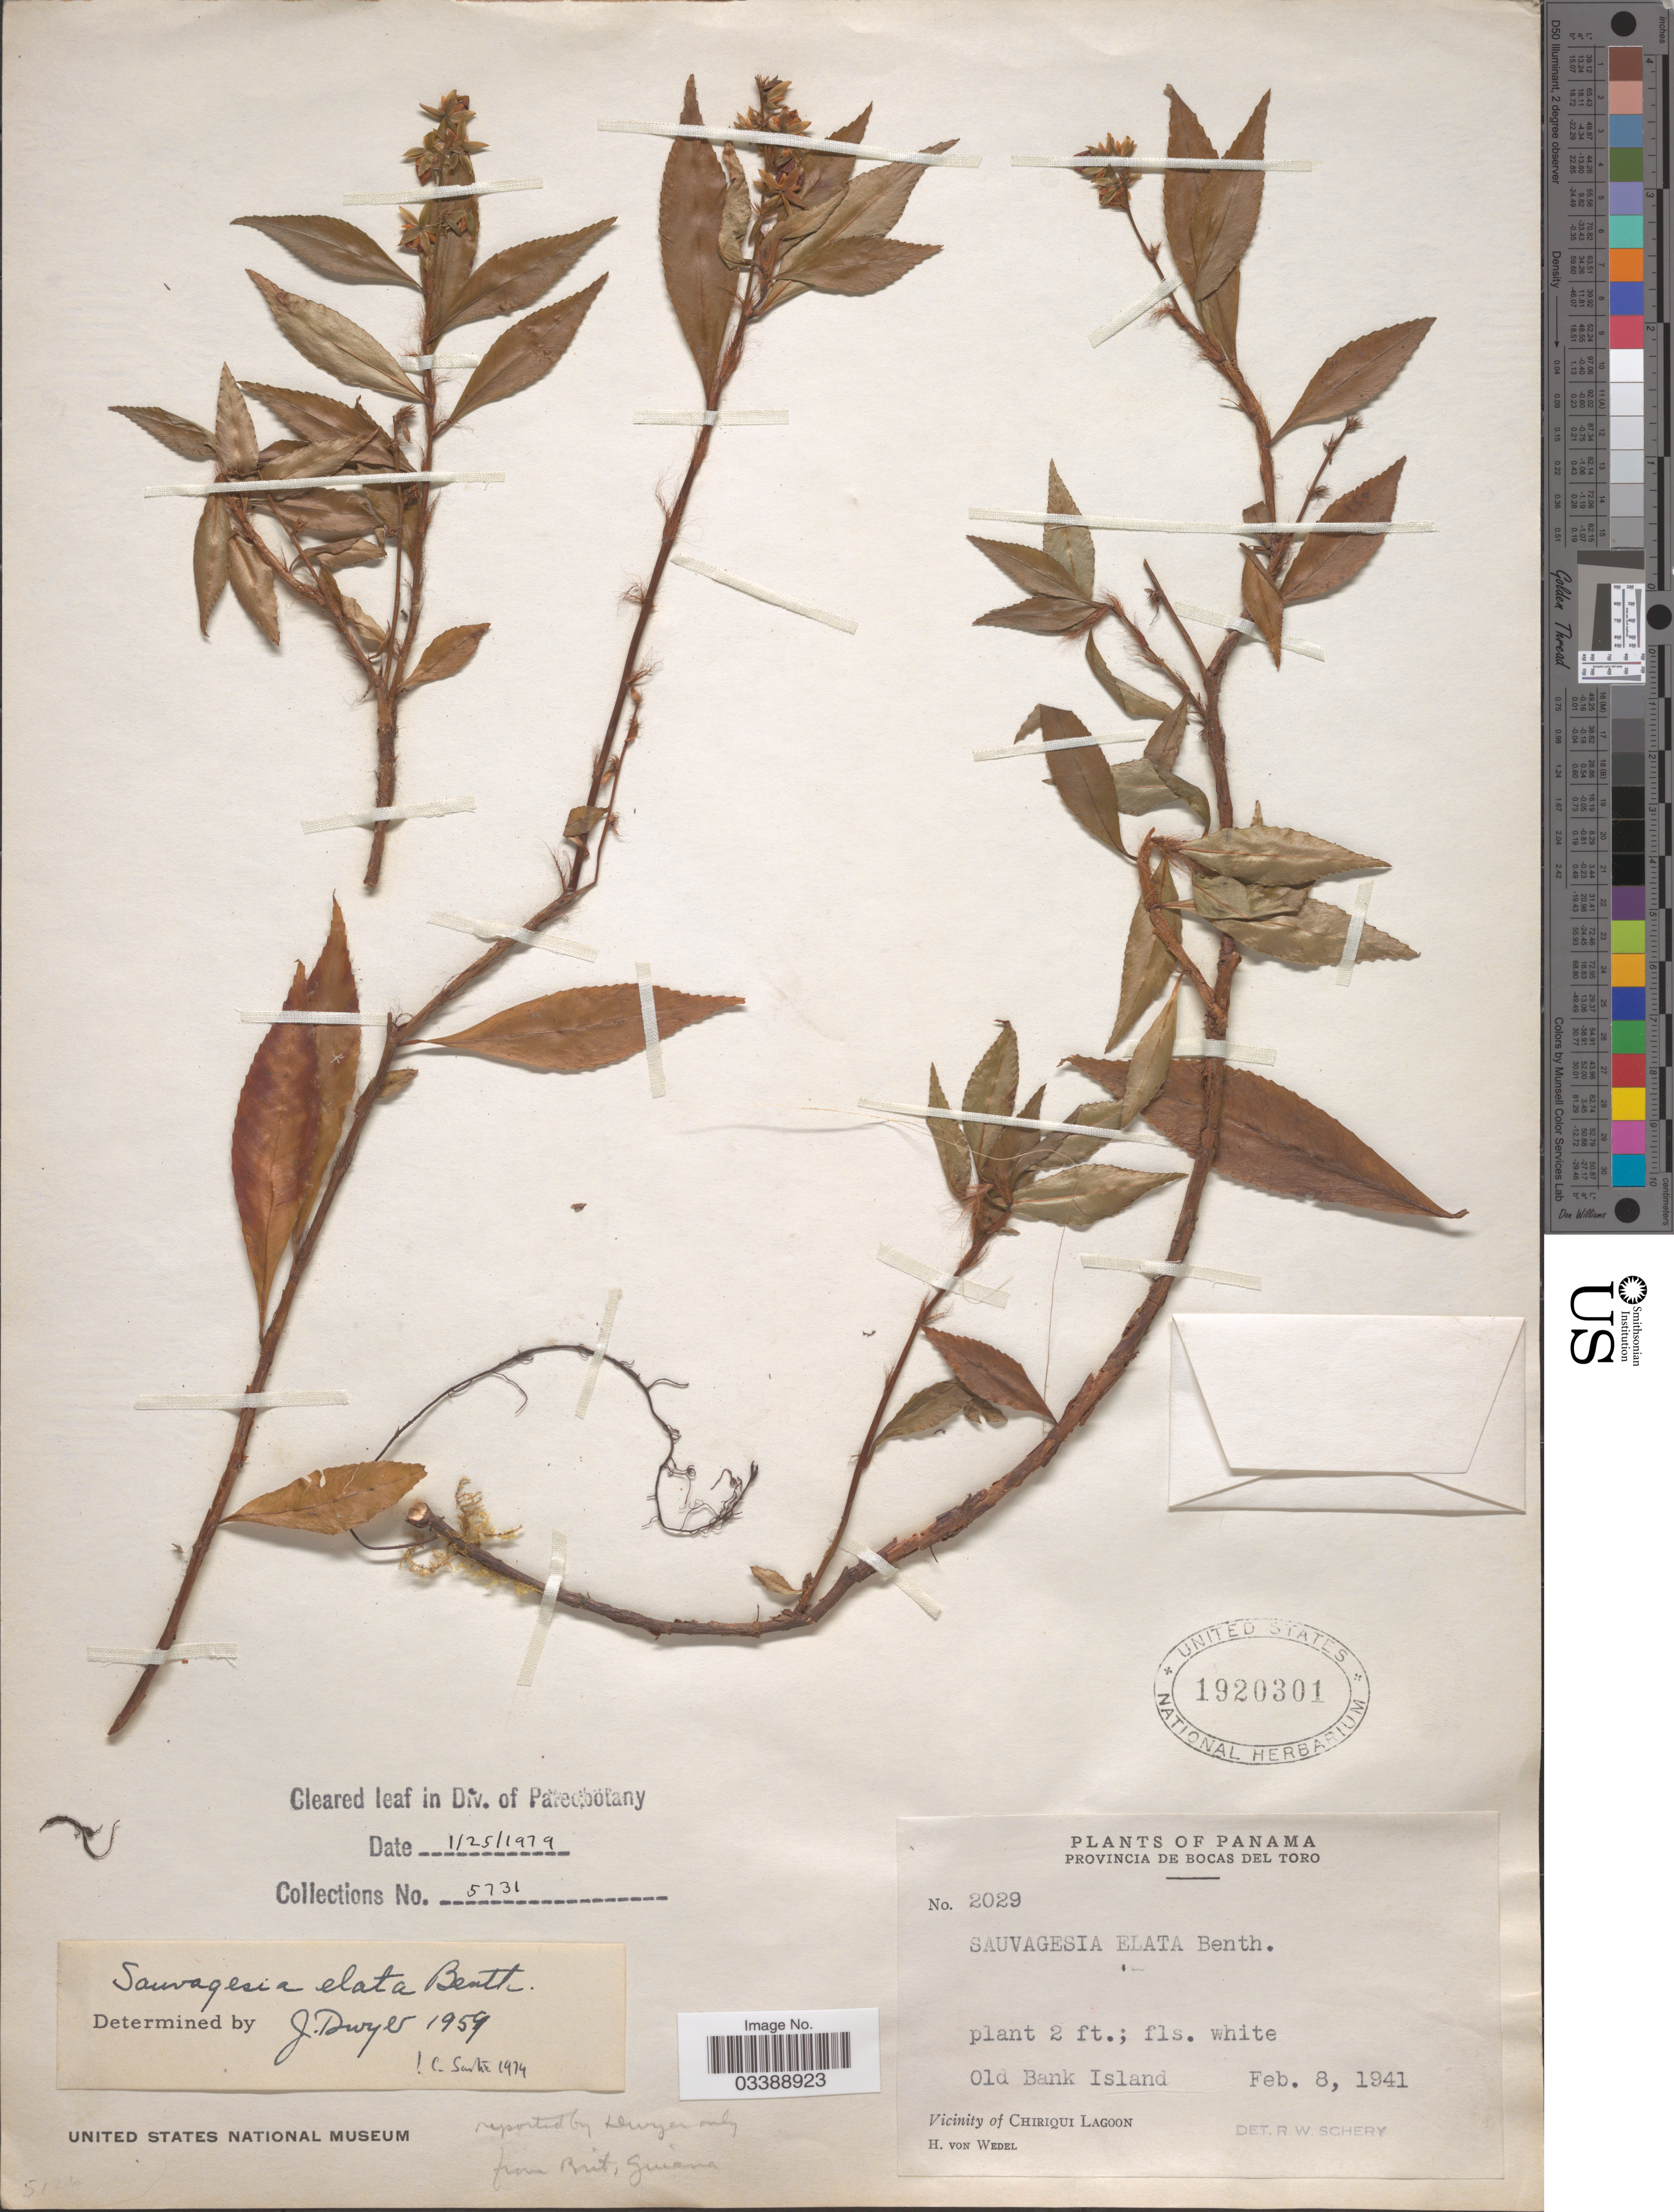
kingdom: Plantae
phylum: Tracheophyta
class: Magnoliopsida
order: Malpighiales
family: Ochnaceae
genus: Sauvagesia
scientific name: Sauvagesia elata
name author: Benth.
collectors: H. von Wedel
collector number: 2029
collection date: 1941-02-08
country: Panama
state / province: Bocas del Toro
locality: Old Bank Island. Vicinity of Chiriqui Lagoon.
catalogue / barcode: US 1920301